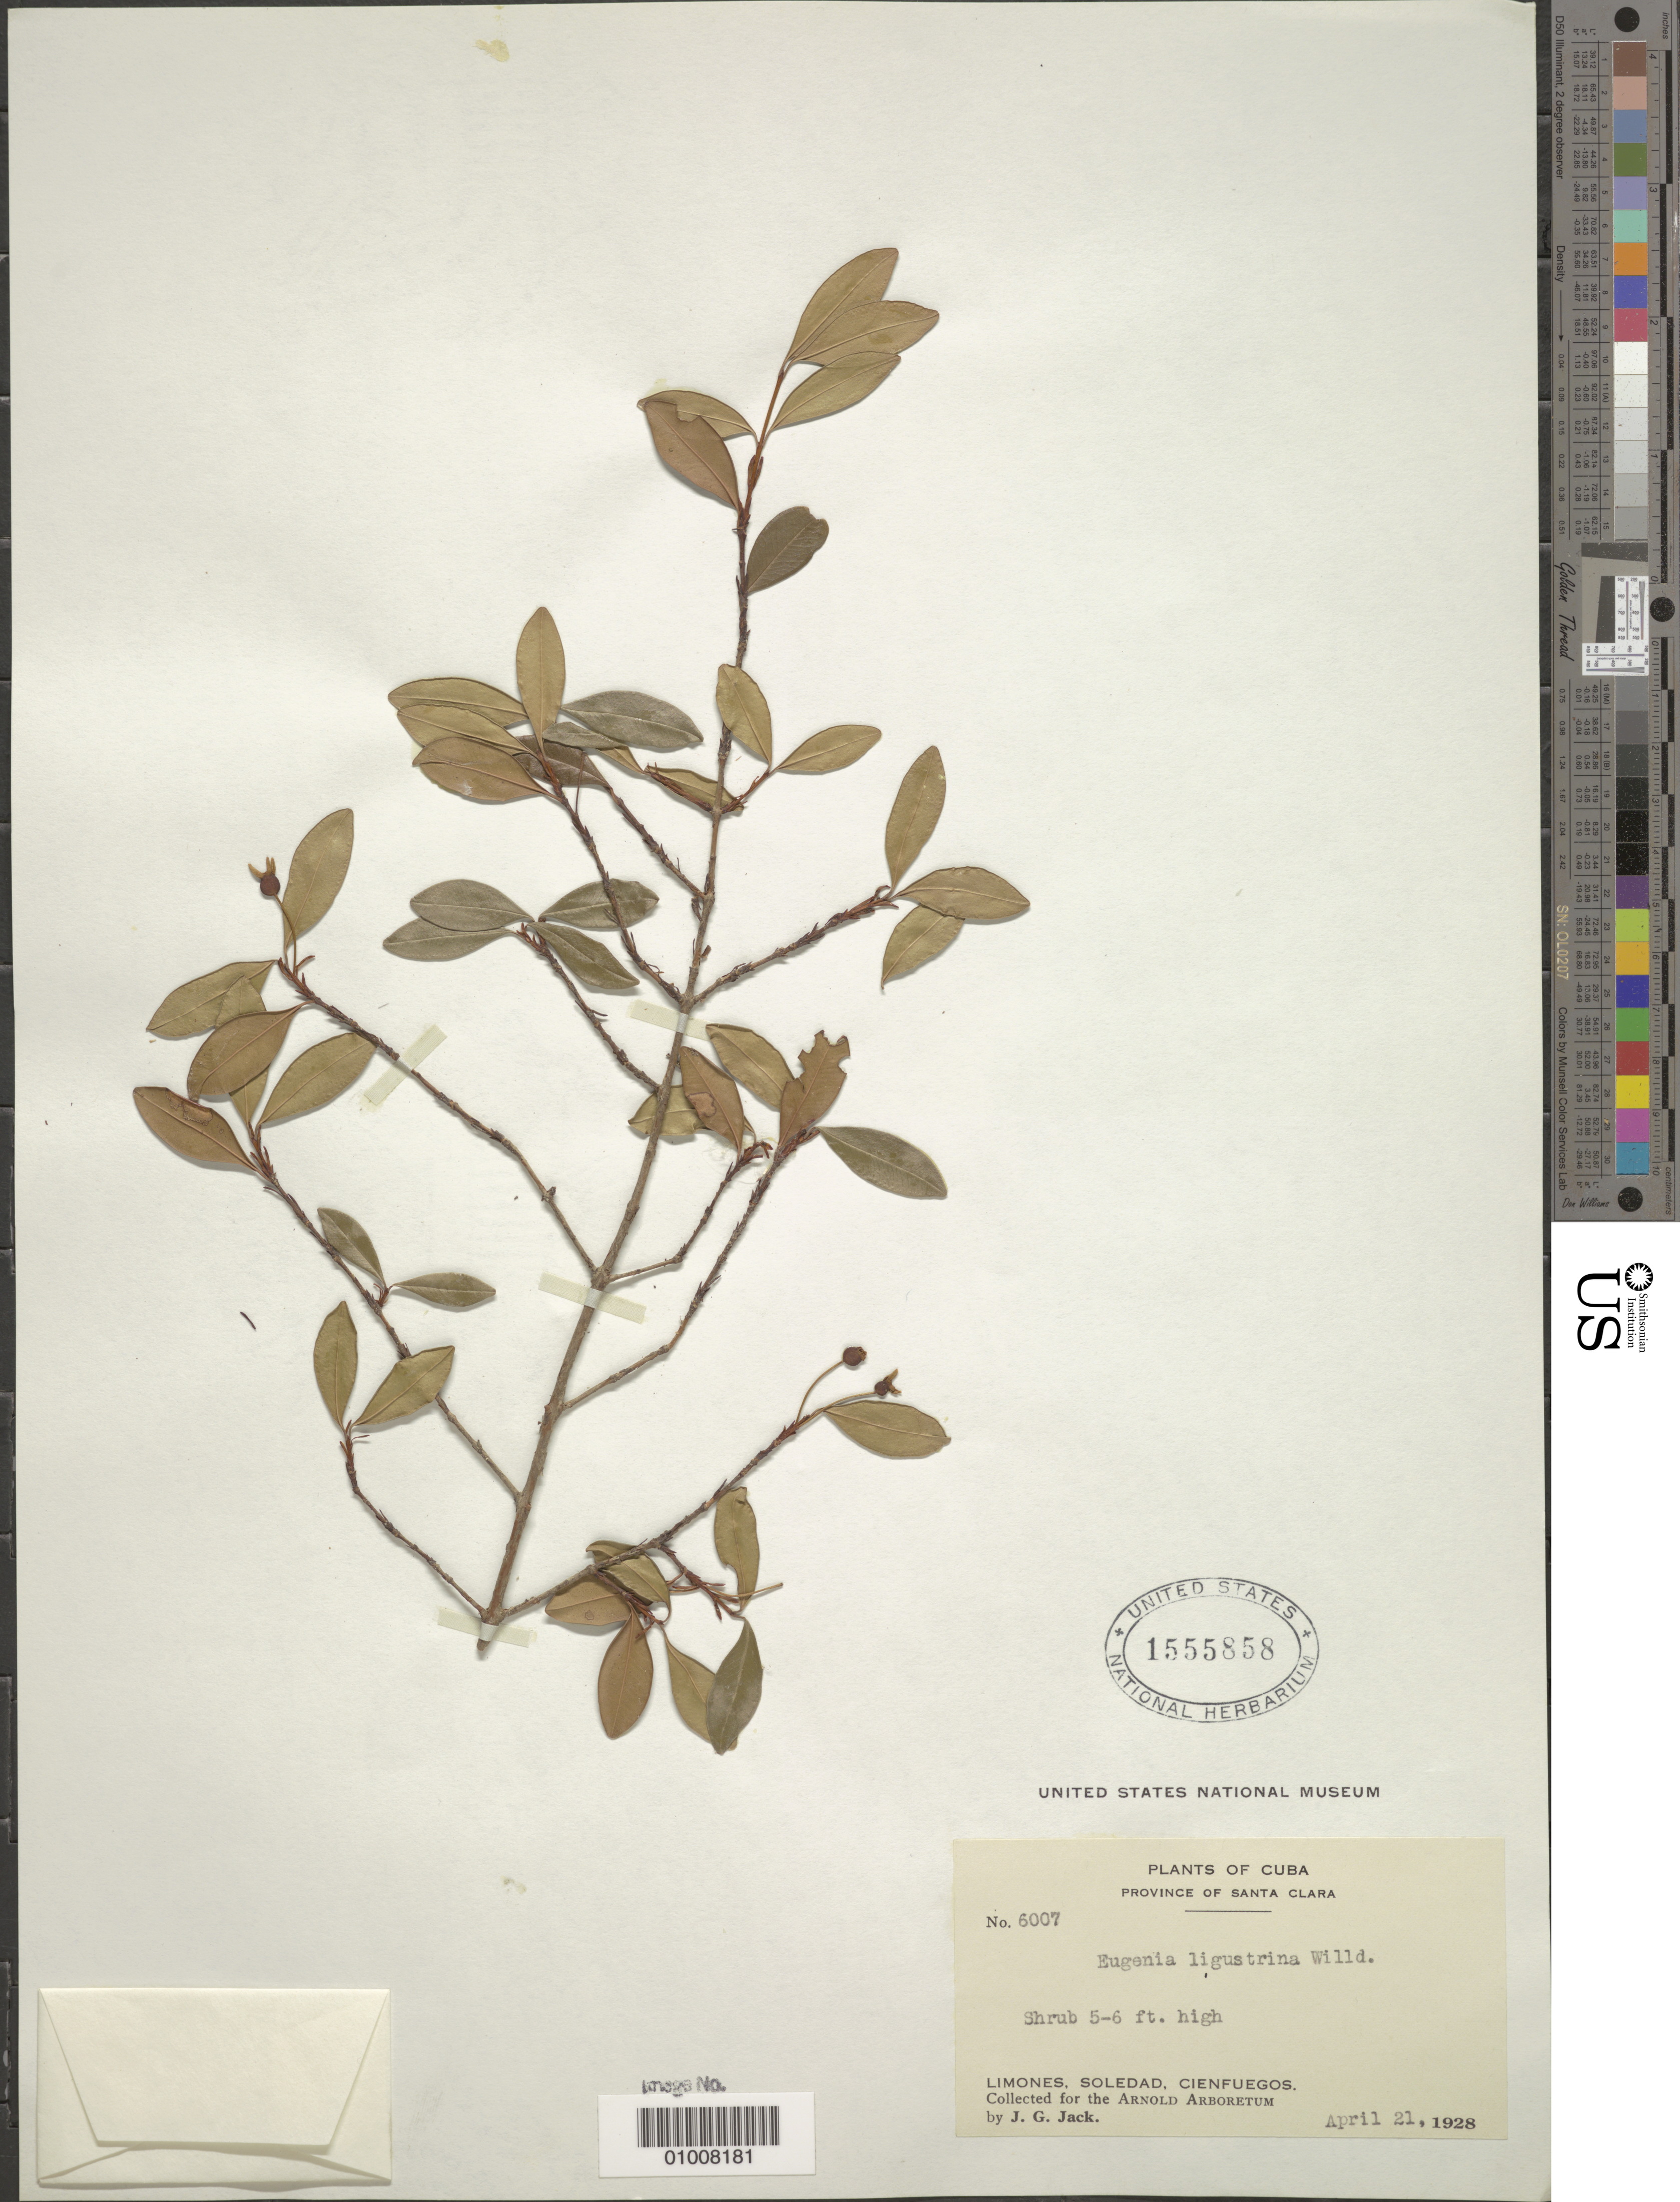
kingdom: Plantae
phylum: Tracheophyta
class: Magnoliopsida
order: Myrtales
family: Myrtaceae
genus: Eugenia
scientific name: Eugenia ligustrina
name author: (Sw.) Willd.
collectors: J. G. Jack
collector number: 6007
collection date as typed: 21 Apr 1928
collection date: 1928-04-21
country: Cuba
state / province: Cienfuegos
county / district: Santa Clara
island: Cuba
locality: Limones, Soledad, Cienfuegos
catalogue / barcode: US 1555858